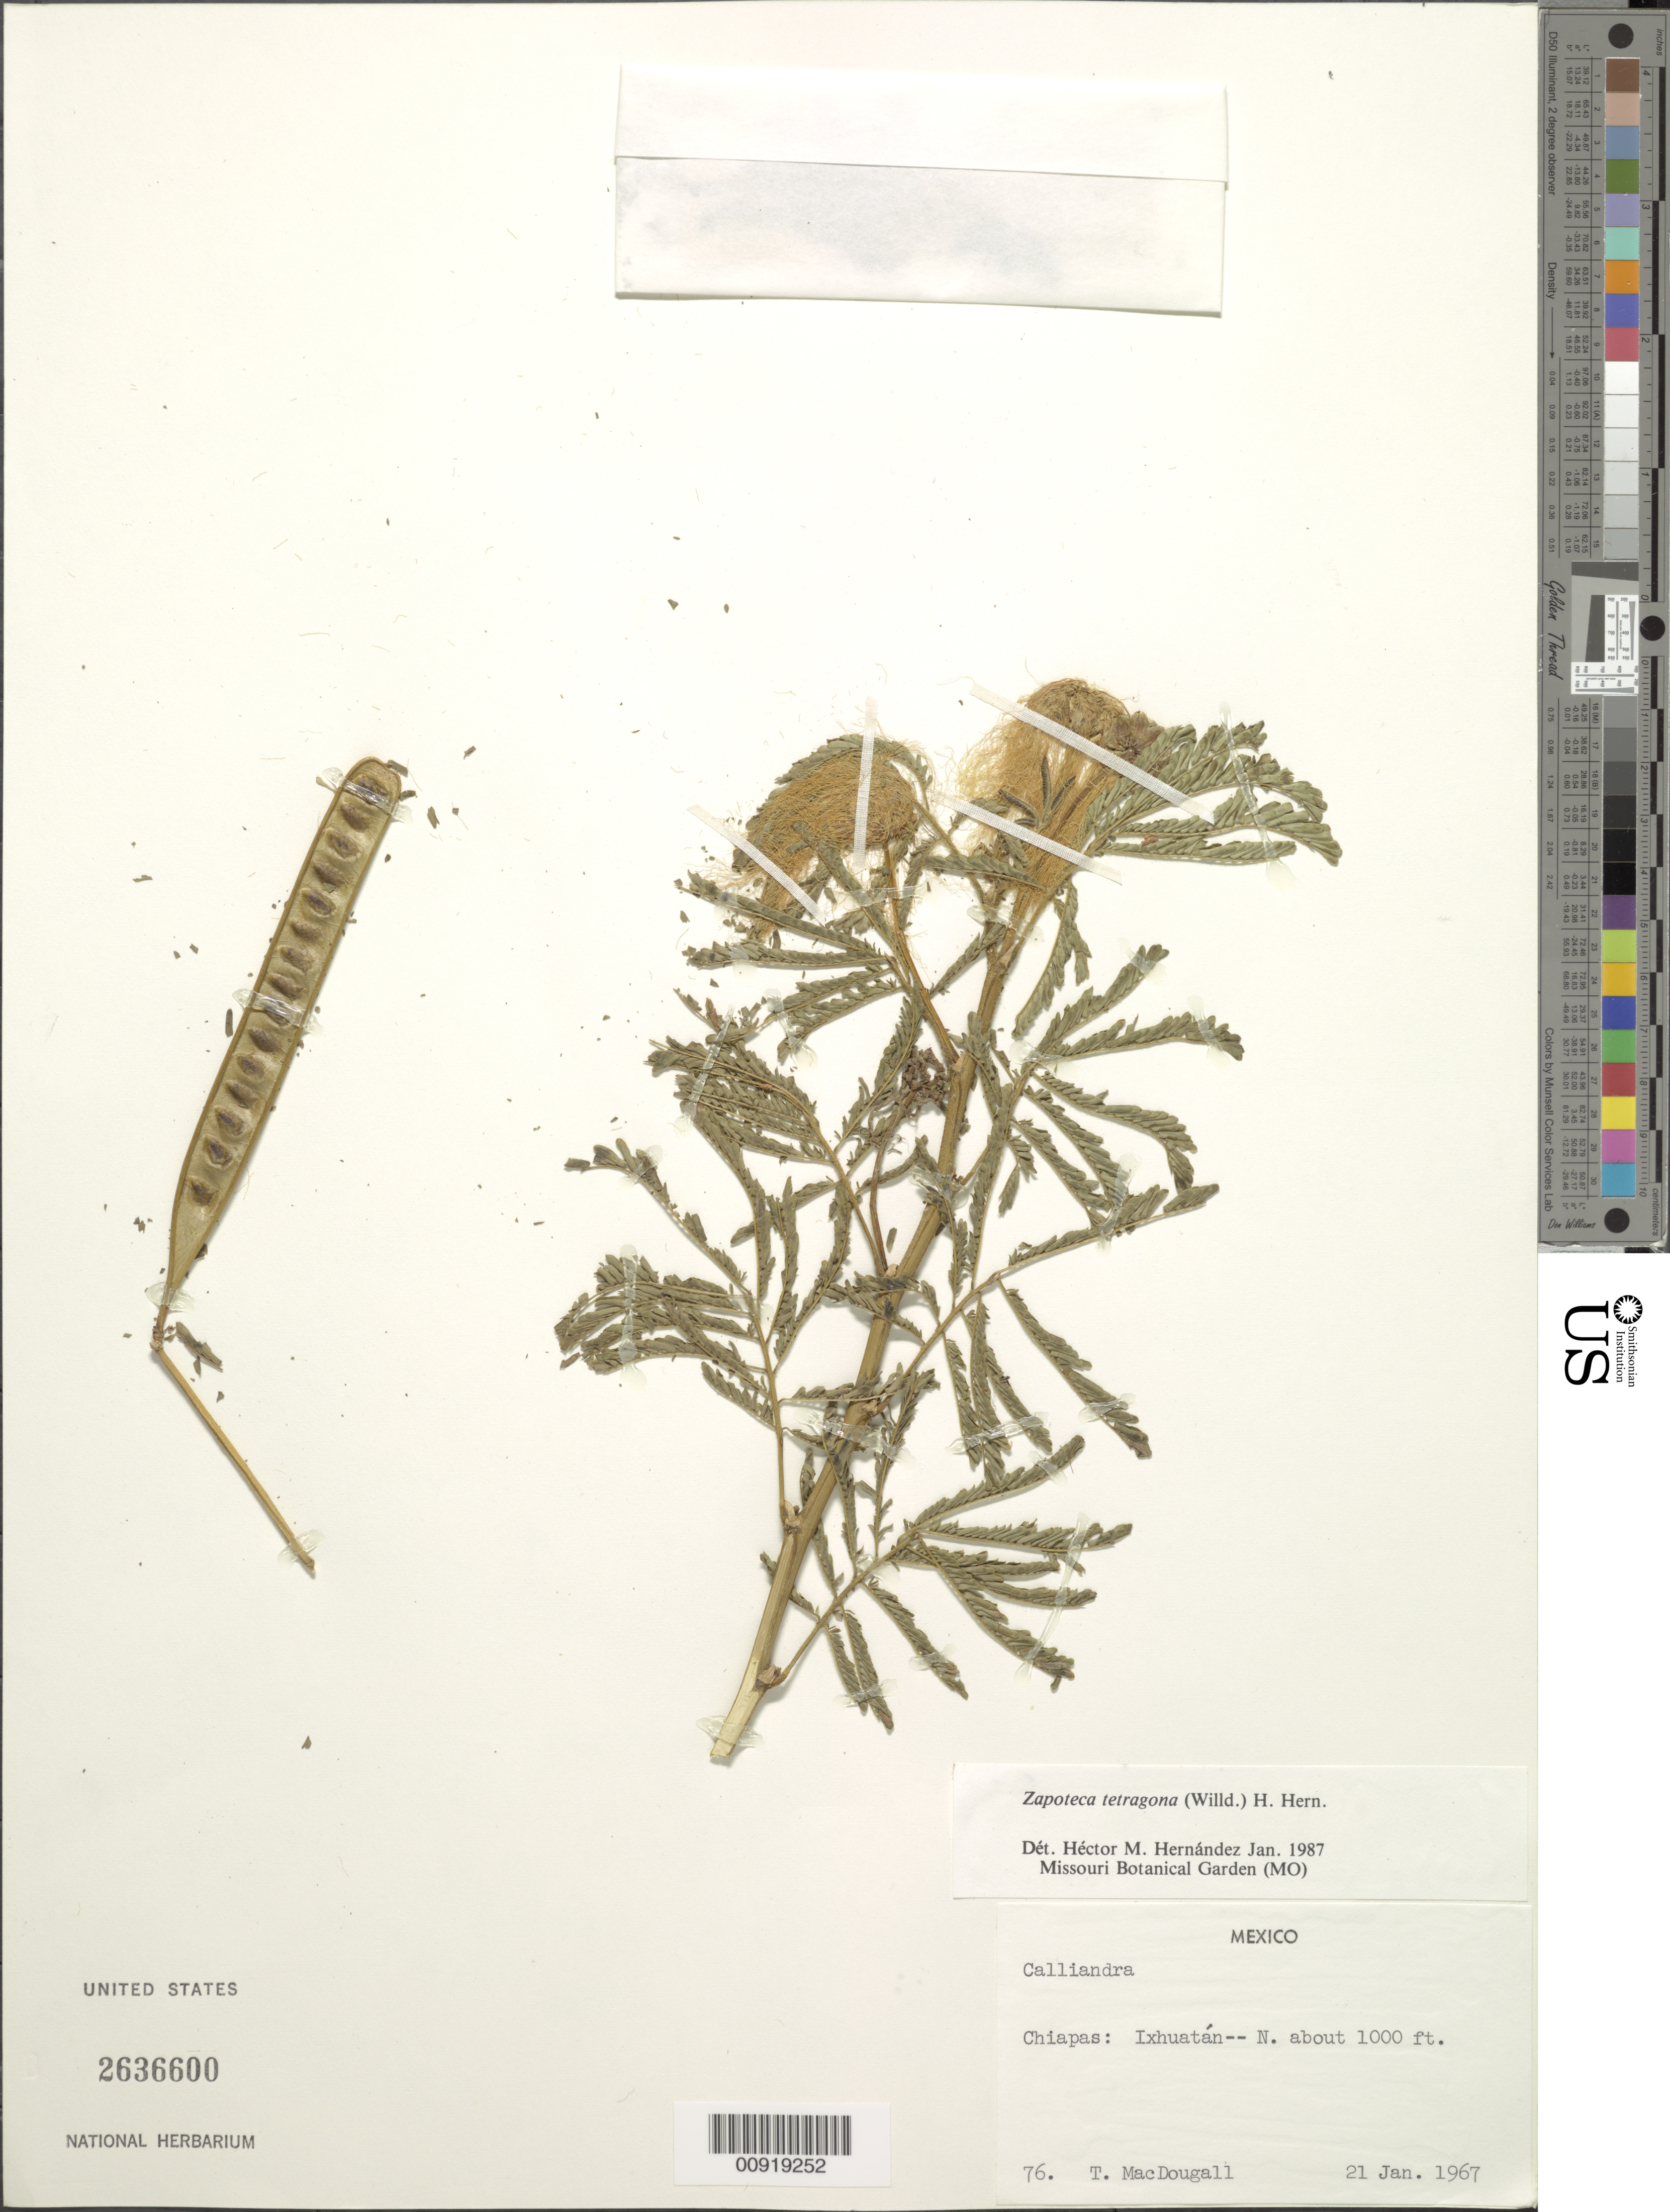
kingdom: Plantae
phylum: Tracheophyta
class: Magnoliopsida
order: Fabales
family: Fabaceae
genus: Zapoteca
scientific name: Zapoteca tetragona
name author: (Willd.) H.M. Hern.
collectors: T. Macdougall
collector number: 76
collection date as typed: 21 Jan 1967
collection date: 1967-01-21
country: Mexico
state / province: Chiapas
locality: Chiapas: Ixhuatán - N.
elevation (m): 305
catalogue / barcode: US 2636600